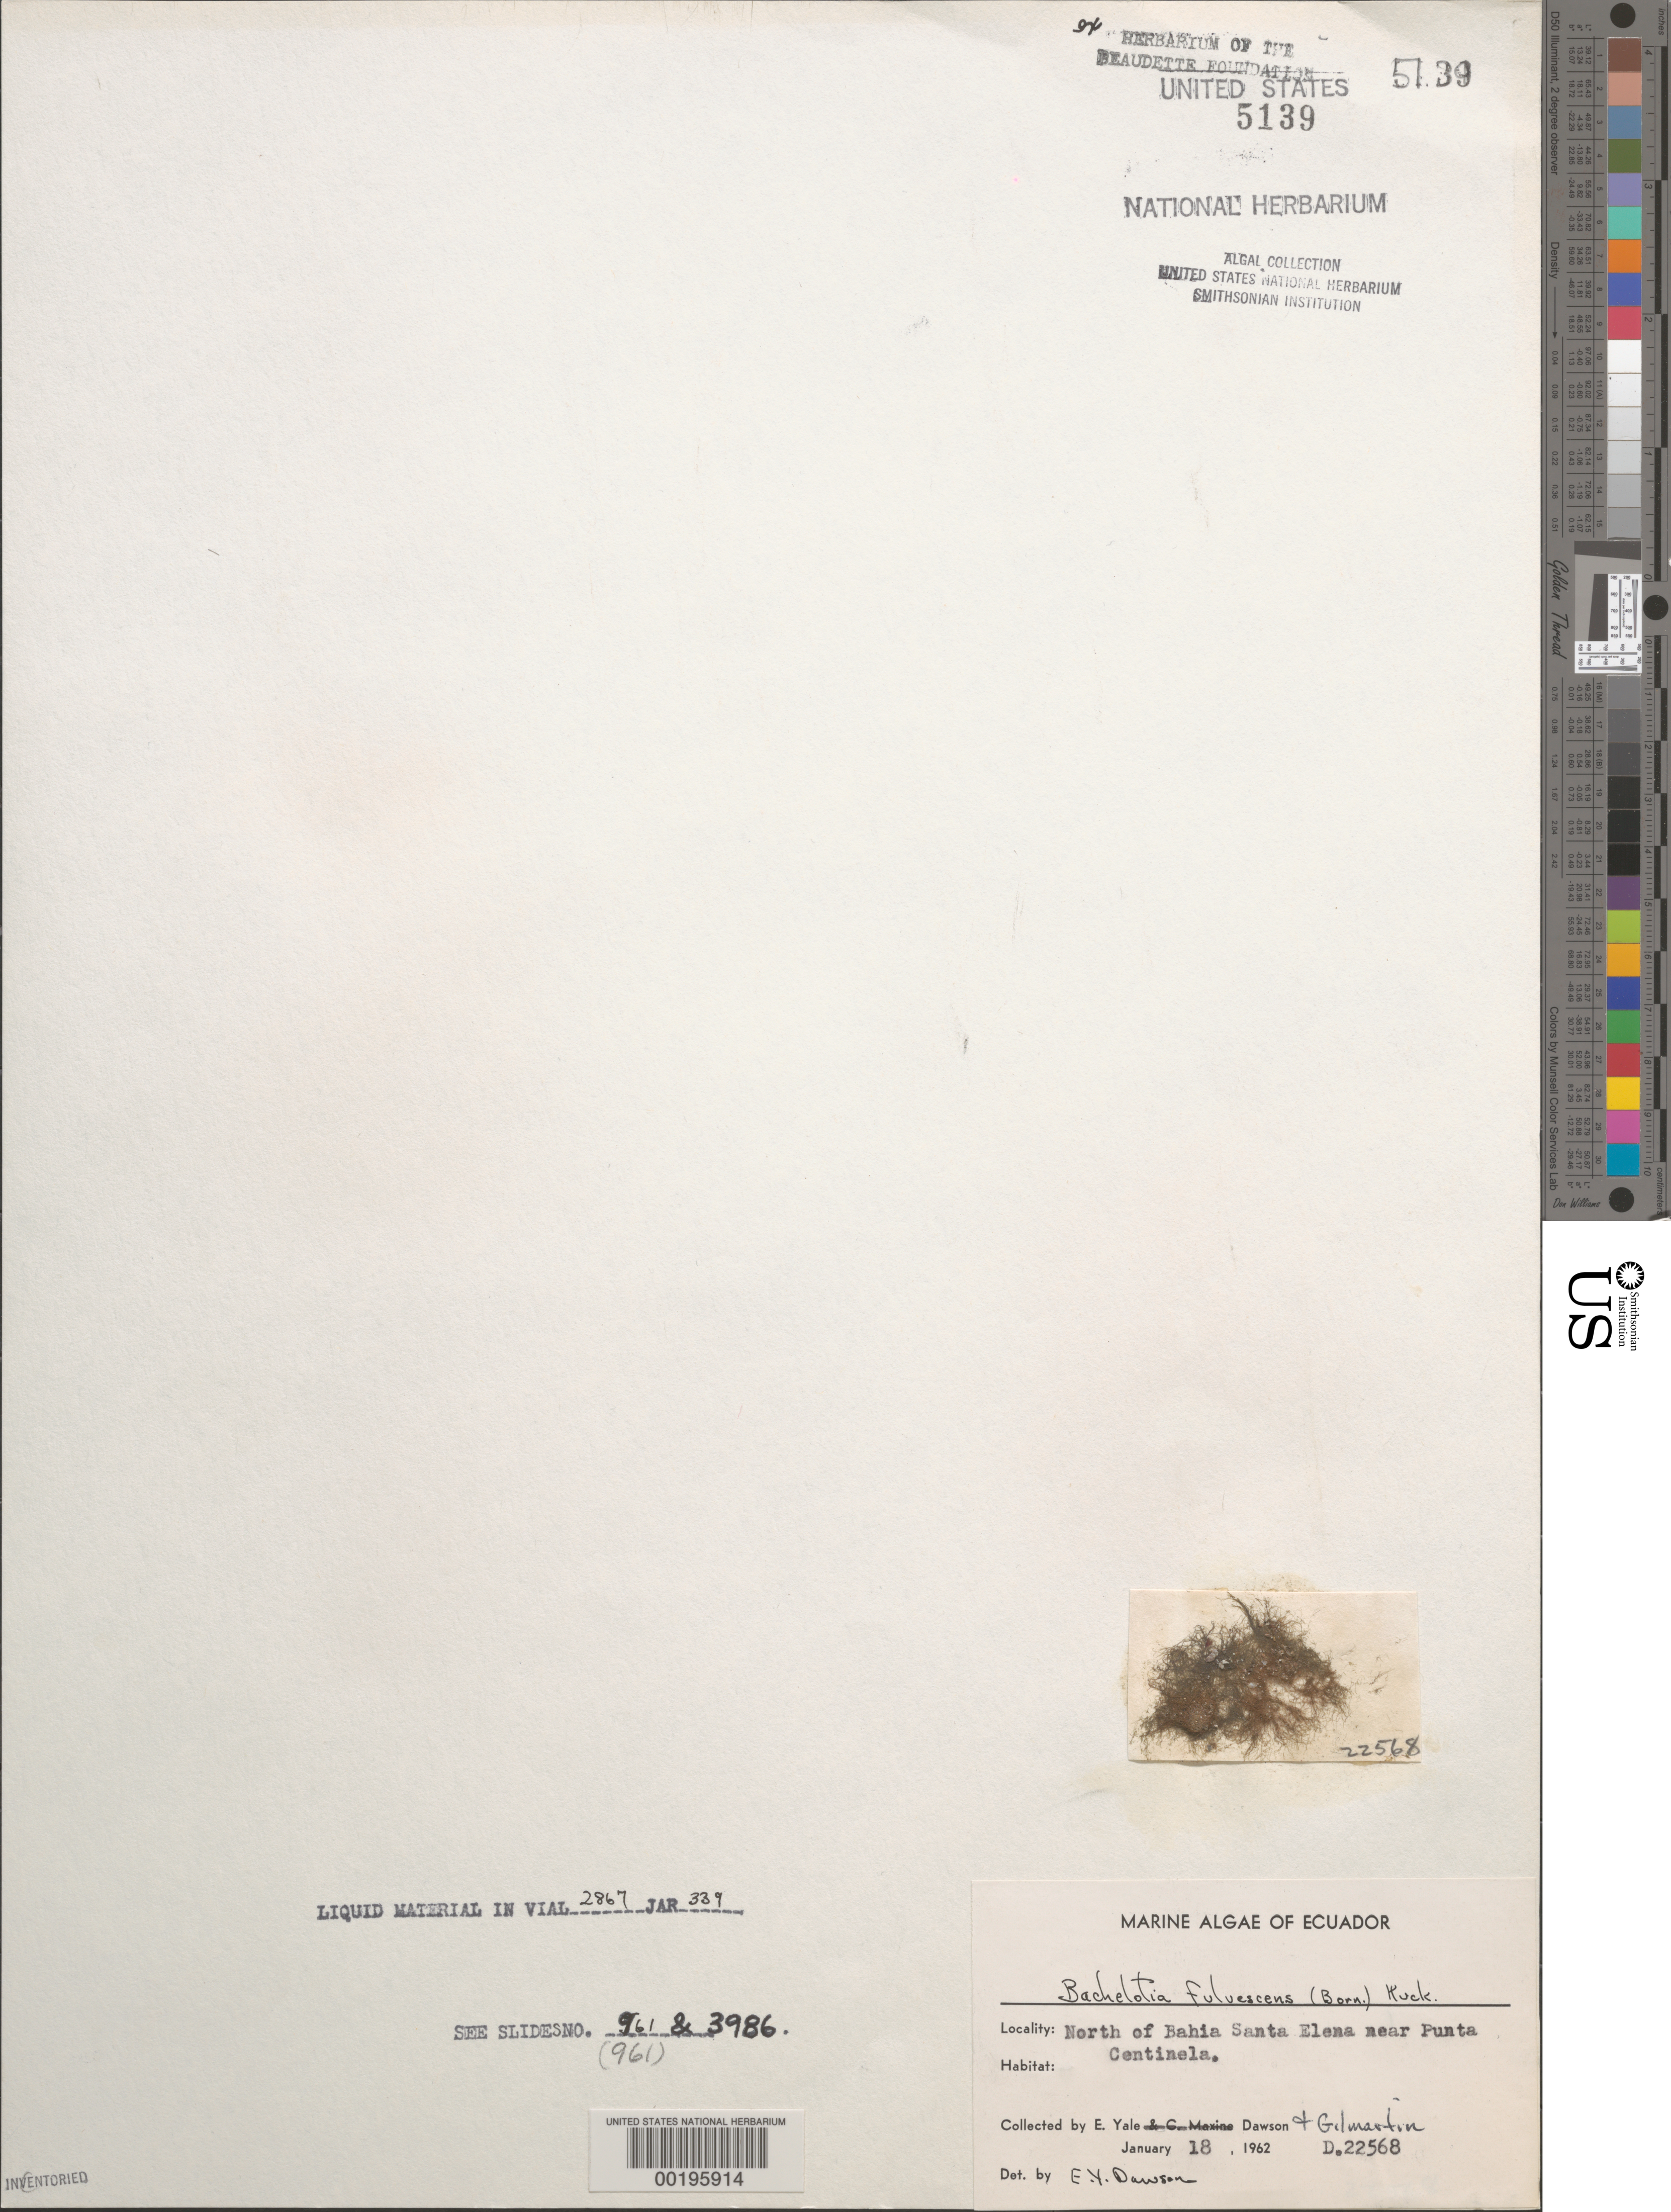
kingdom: Chromista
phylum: Ochrophyta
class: Phaeophyceae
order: Ectocarpales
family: Acinetosporaceae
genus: Pylaiella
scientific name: Pylaiella fulvescens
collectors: E. Y. Dawson & M. Gilmartin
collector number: EYD 22568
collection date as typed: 18 Jan 1962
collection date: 1962-01-18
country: Ecuador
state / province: Guayas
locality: North of Bahia Santa Elena near Punta Centinela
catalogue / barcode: US 5139